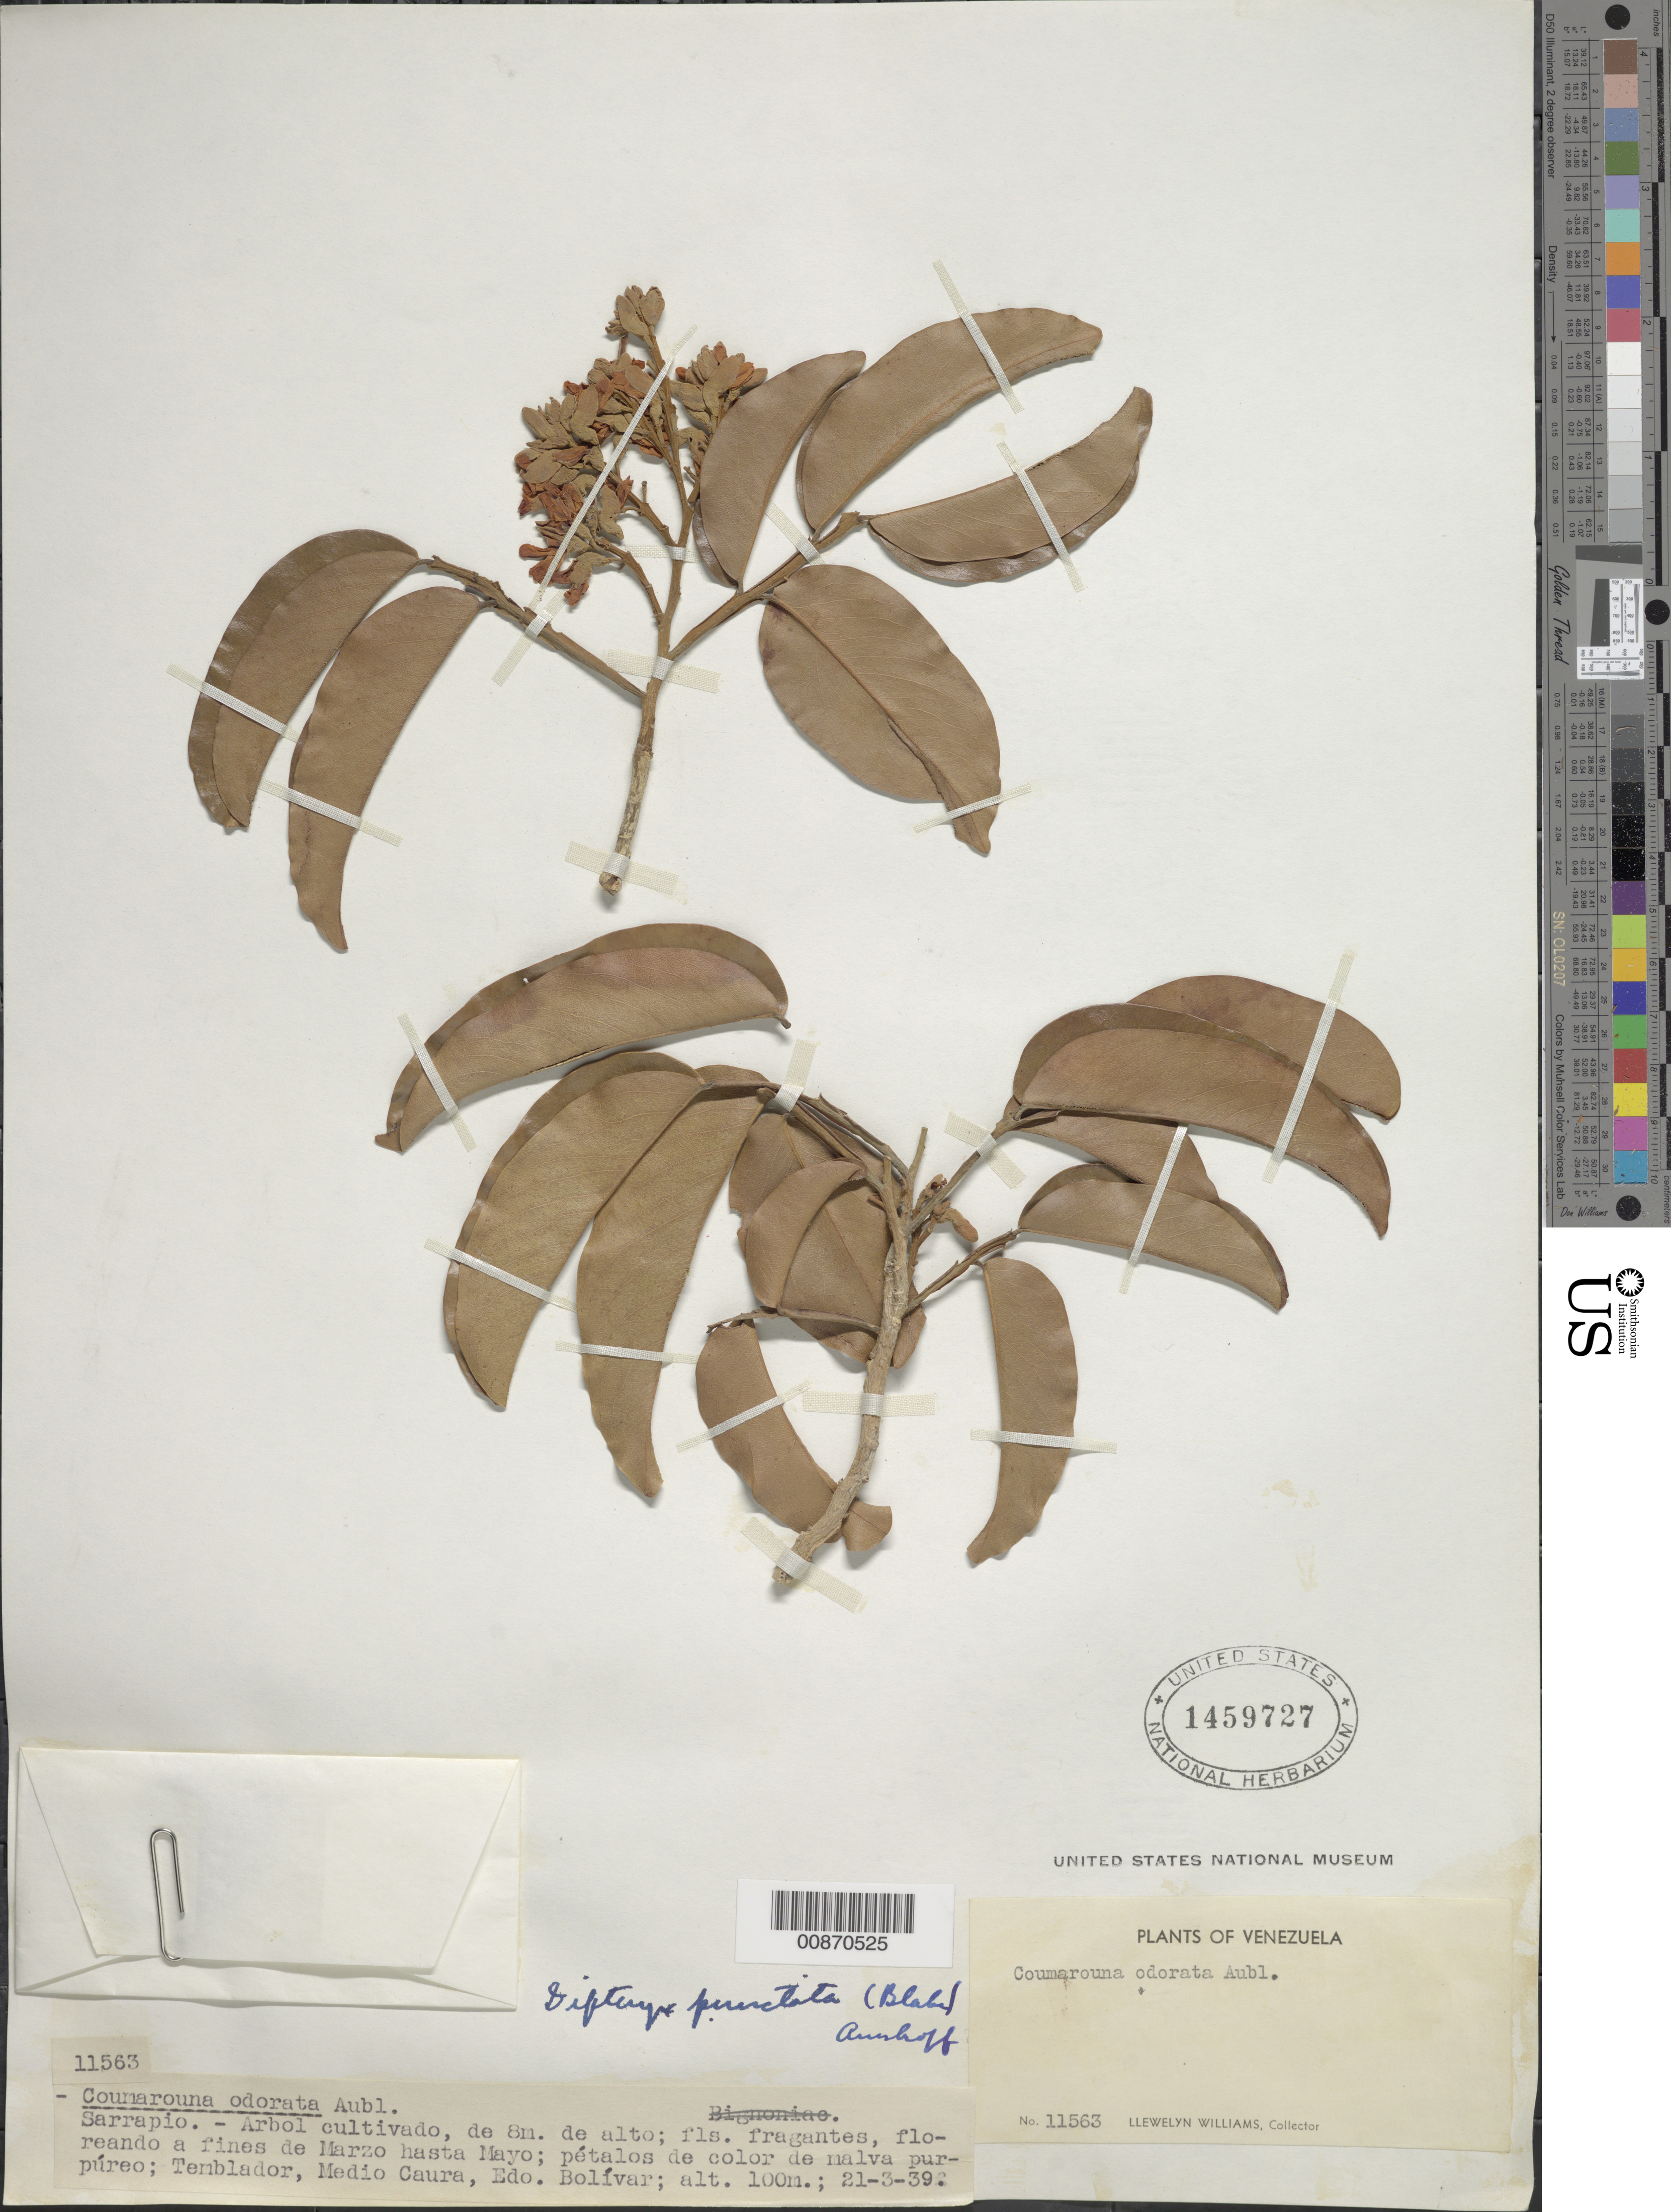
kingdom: Plantae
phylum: Tracheophyta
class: Magnoliopsida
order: Fabales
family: Fabaceae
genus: Dipteryx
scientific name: Dipteryx punctata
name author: (S.F. Blake) Amshoff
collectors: Ll. Williams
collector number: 11563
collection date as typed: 21-Mar-39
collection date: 1939-03-21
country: Venezuela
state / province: Bolívar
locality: Temblador, Medio Caura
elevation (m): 100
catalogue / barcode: US 1459727